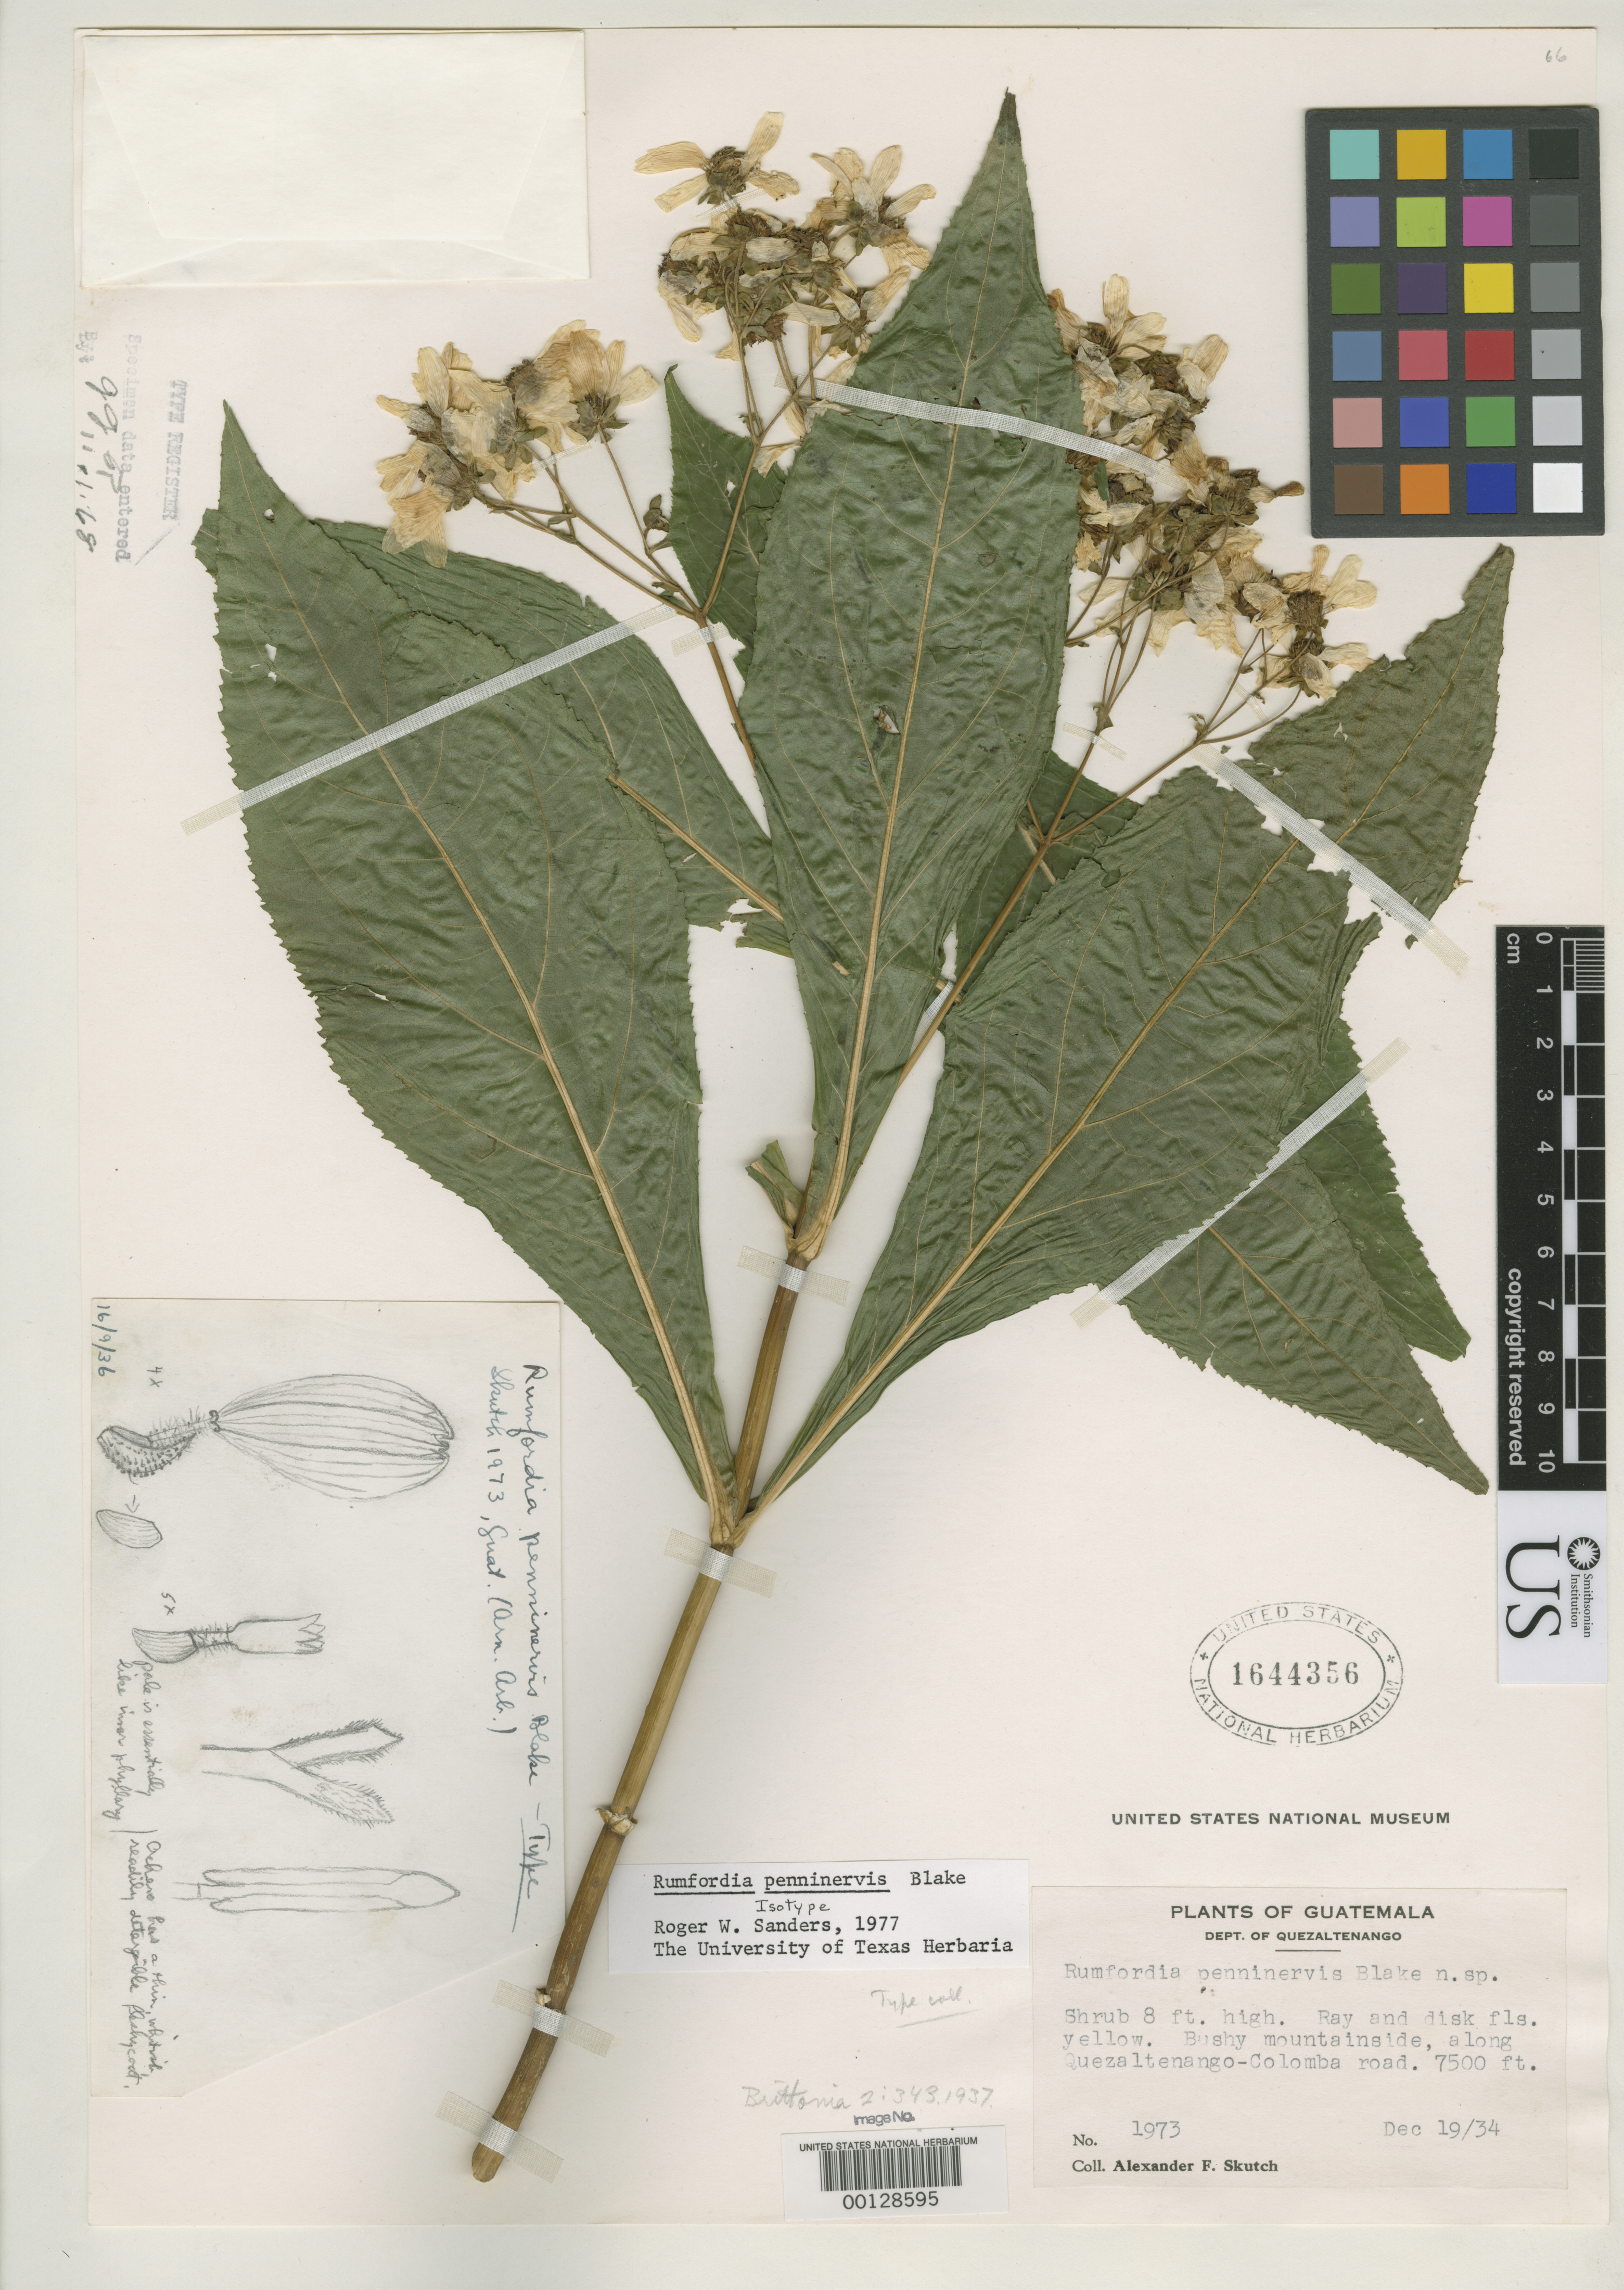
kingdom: Plantae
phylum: Tracheophyta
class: Magnoliopsida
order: Asterales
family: Asteraceae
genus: Rumfordia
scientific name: Rumfordia penninervis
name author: S.F. Blake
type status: Isotype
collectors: A. F. Skutch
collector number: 1973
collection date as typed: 19 Dec 1934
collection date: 1934-12-19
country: Guatemala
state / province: Quetzaltenango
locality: Quezaltenango-Colomba Road.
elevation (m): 2286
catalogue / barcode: US 1644356